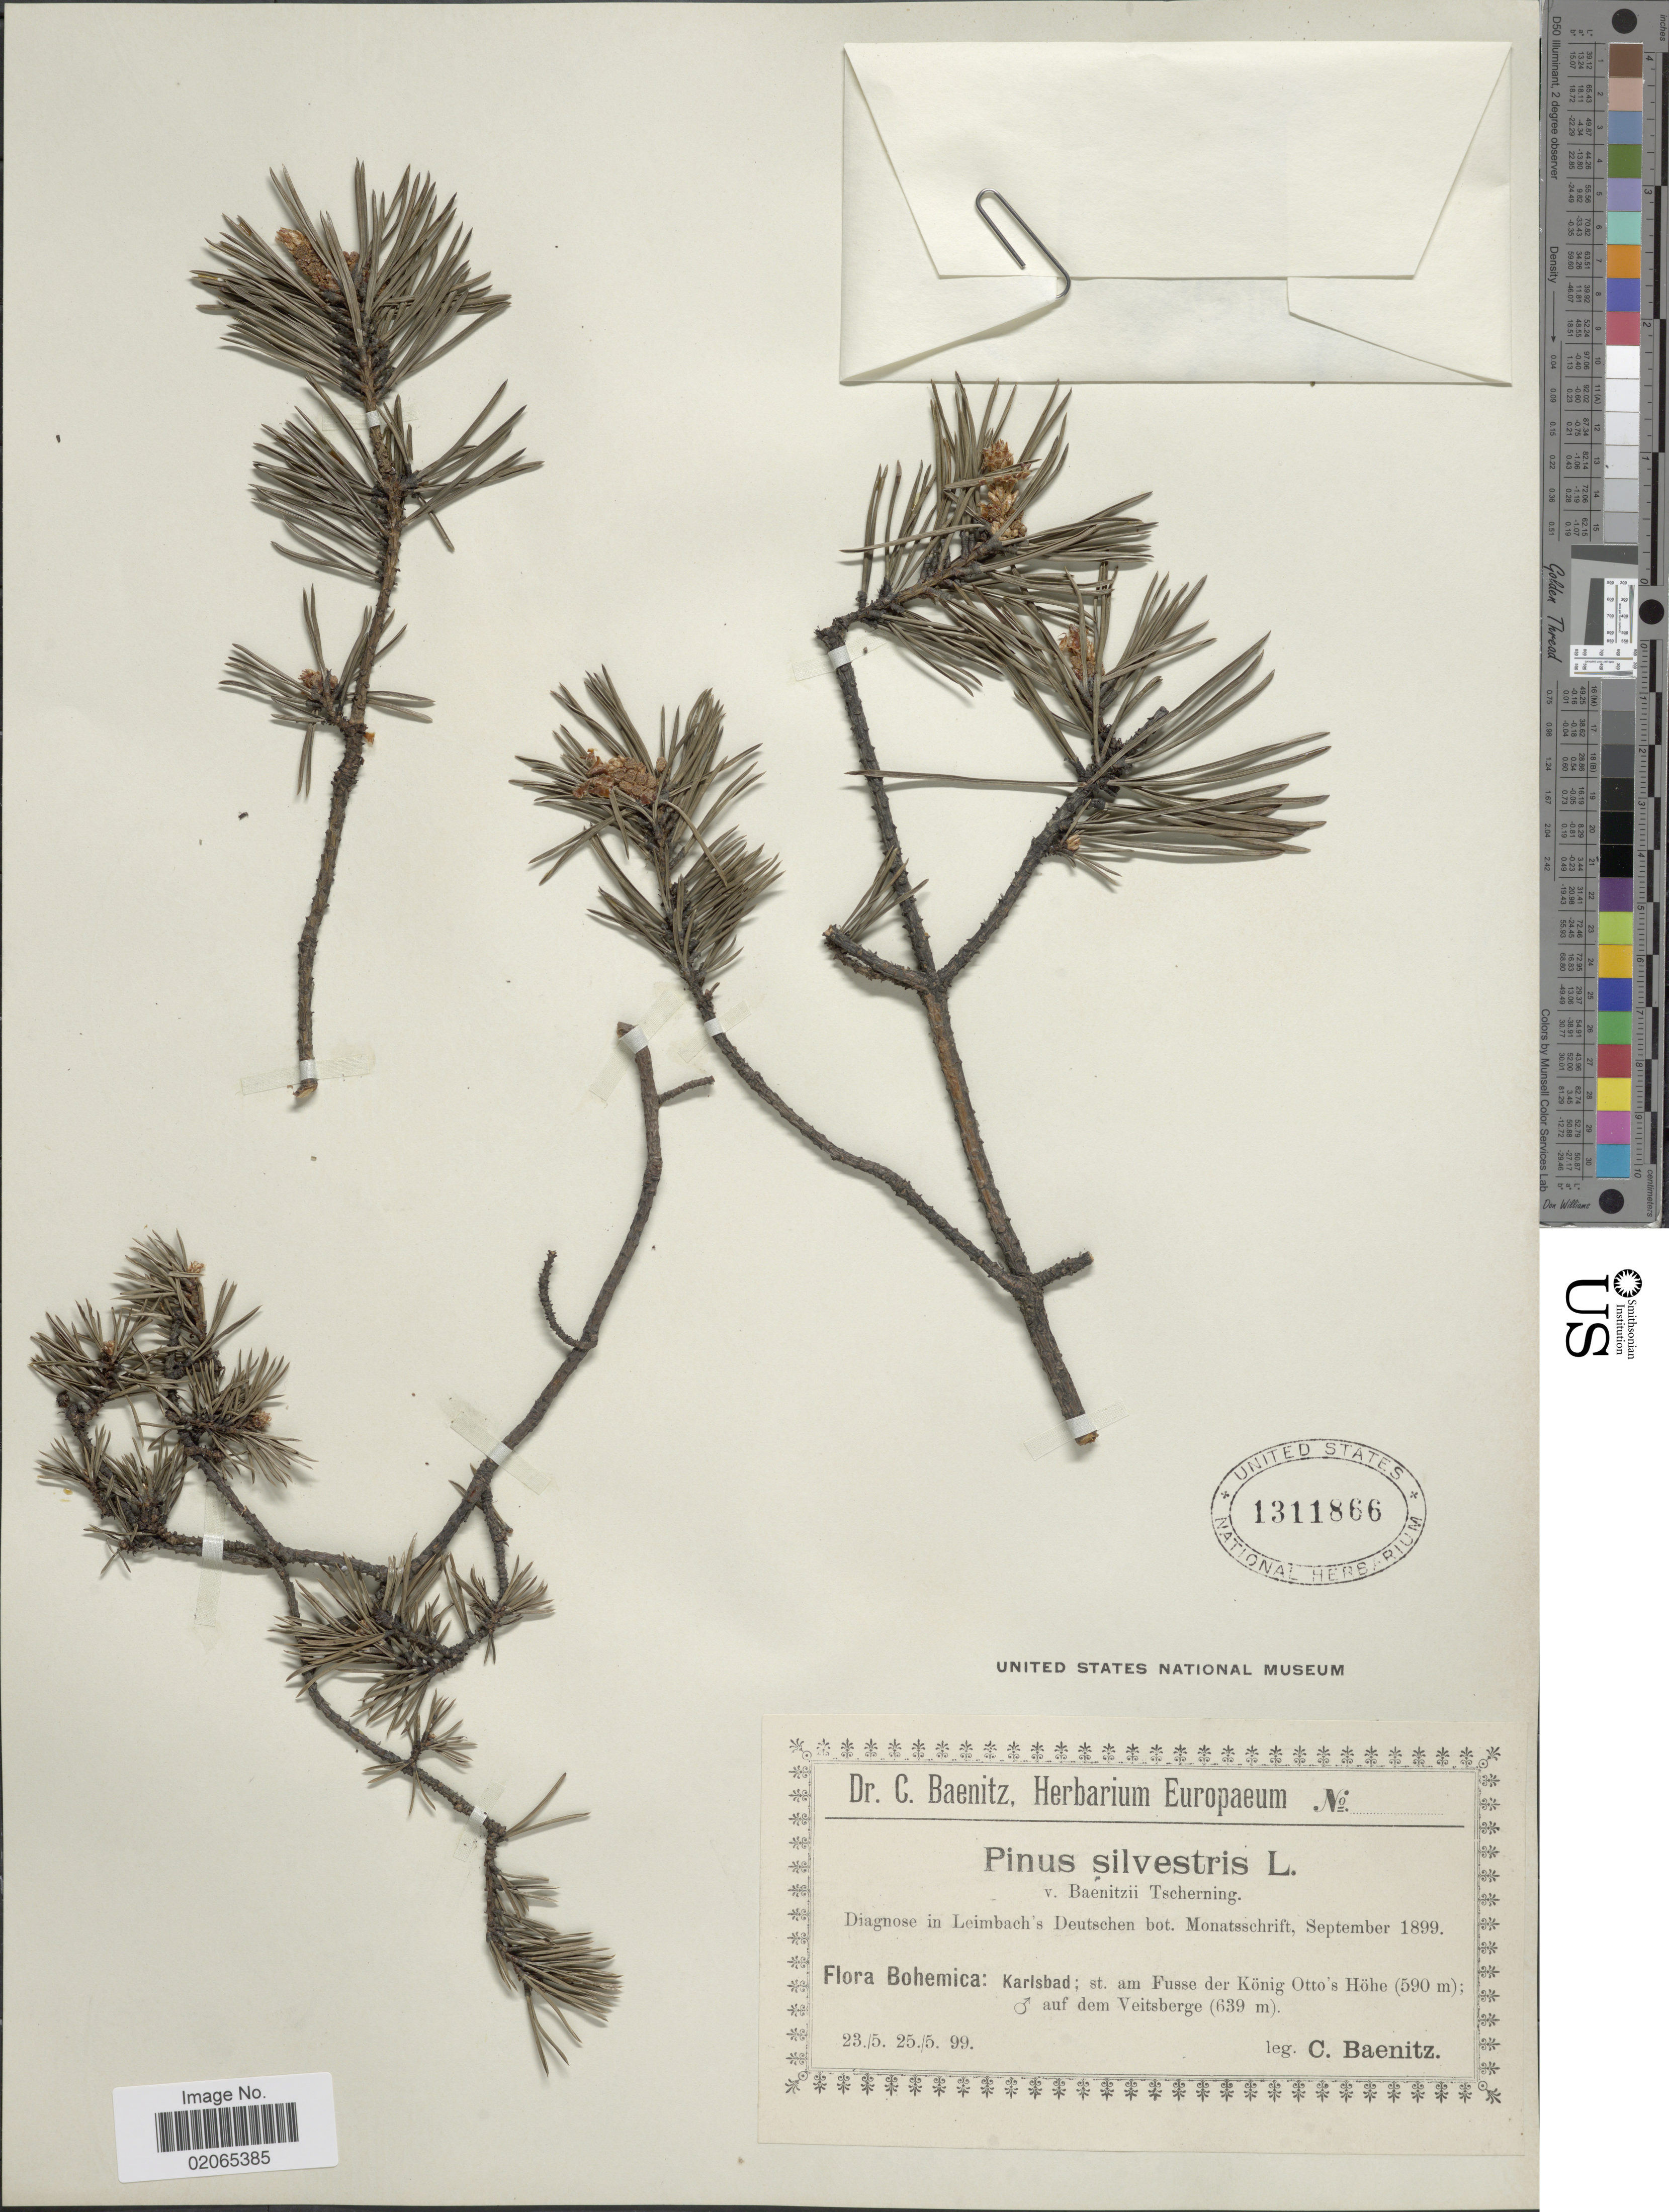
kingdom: Plantae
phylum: Tracheophyta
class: Pinopsida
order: Pinales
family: Pinaceae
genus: Pinus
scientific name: Pinus sylvestris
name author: L.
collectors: C. G. Baenitz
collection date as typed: Transcribed d/m/y: 23/5/99 to 25/5/99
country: Germany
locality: Bohemica: Karlsbad; st. am Fusse der König Otto's Höhe; auf dem Veitsberge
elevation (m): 590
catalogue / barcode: US 1311866